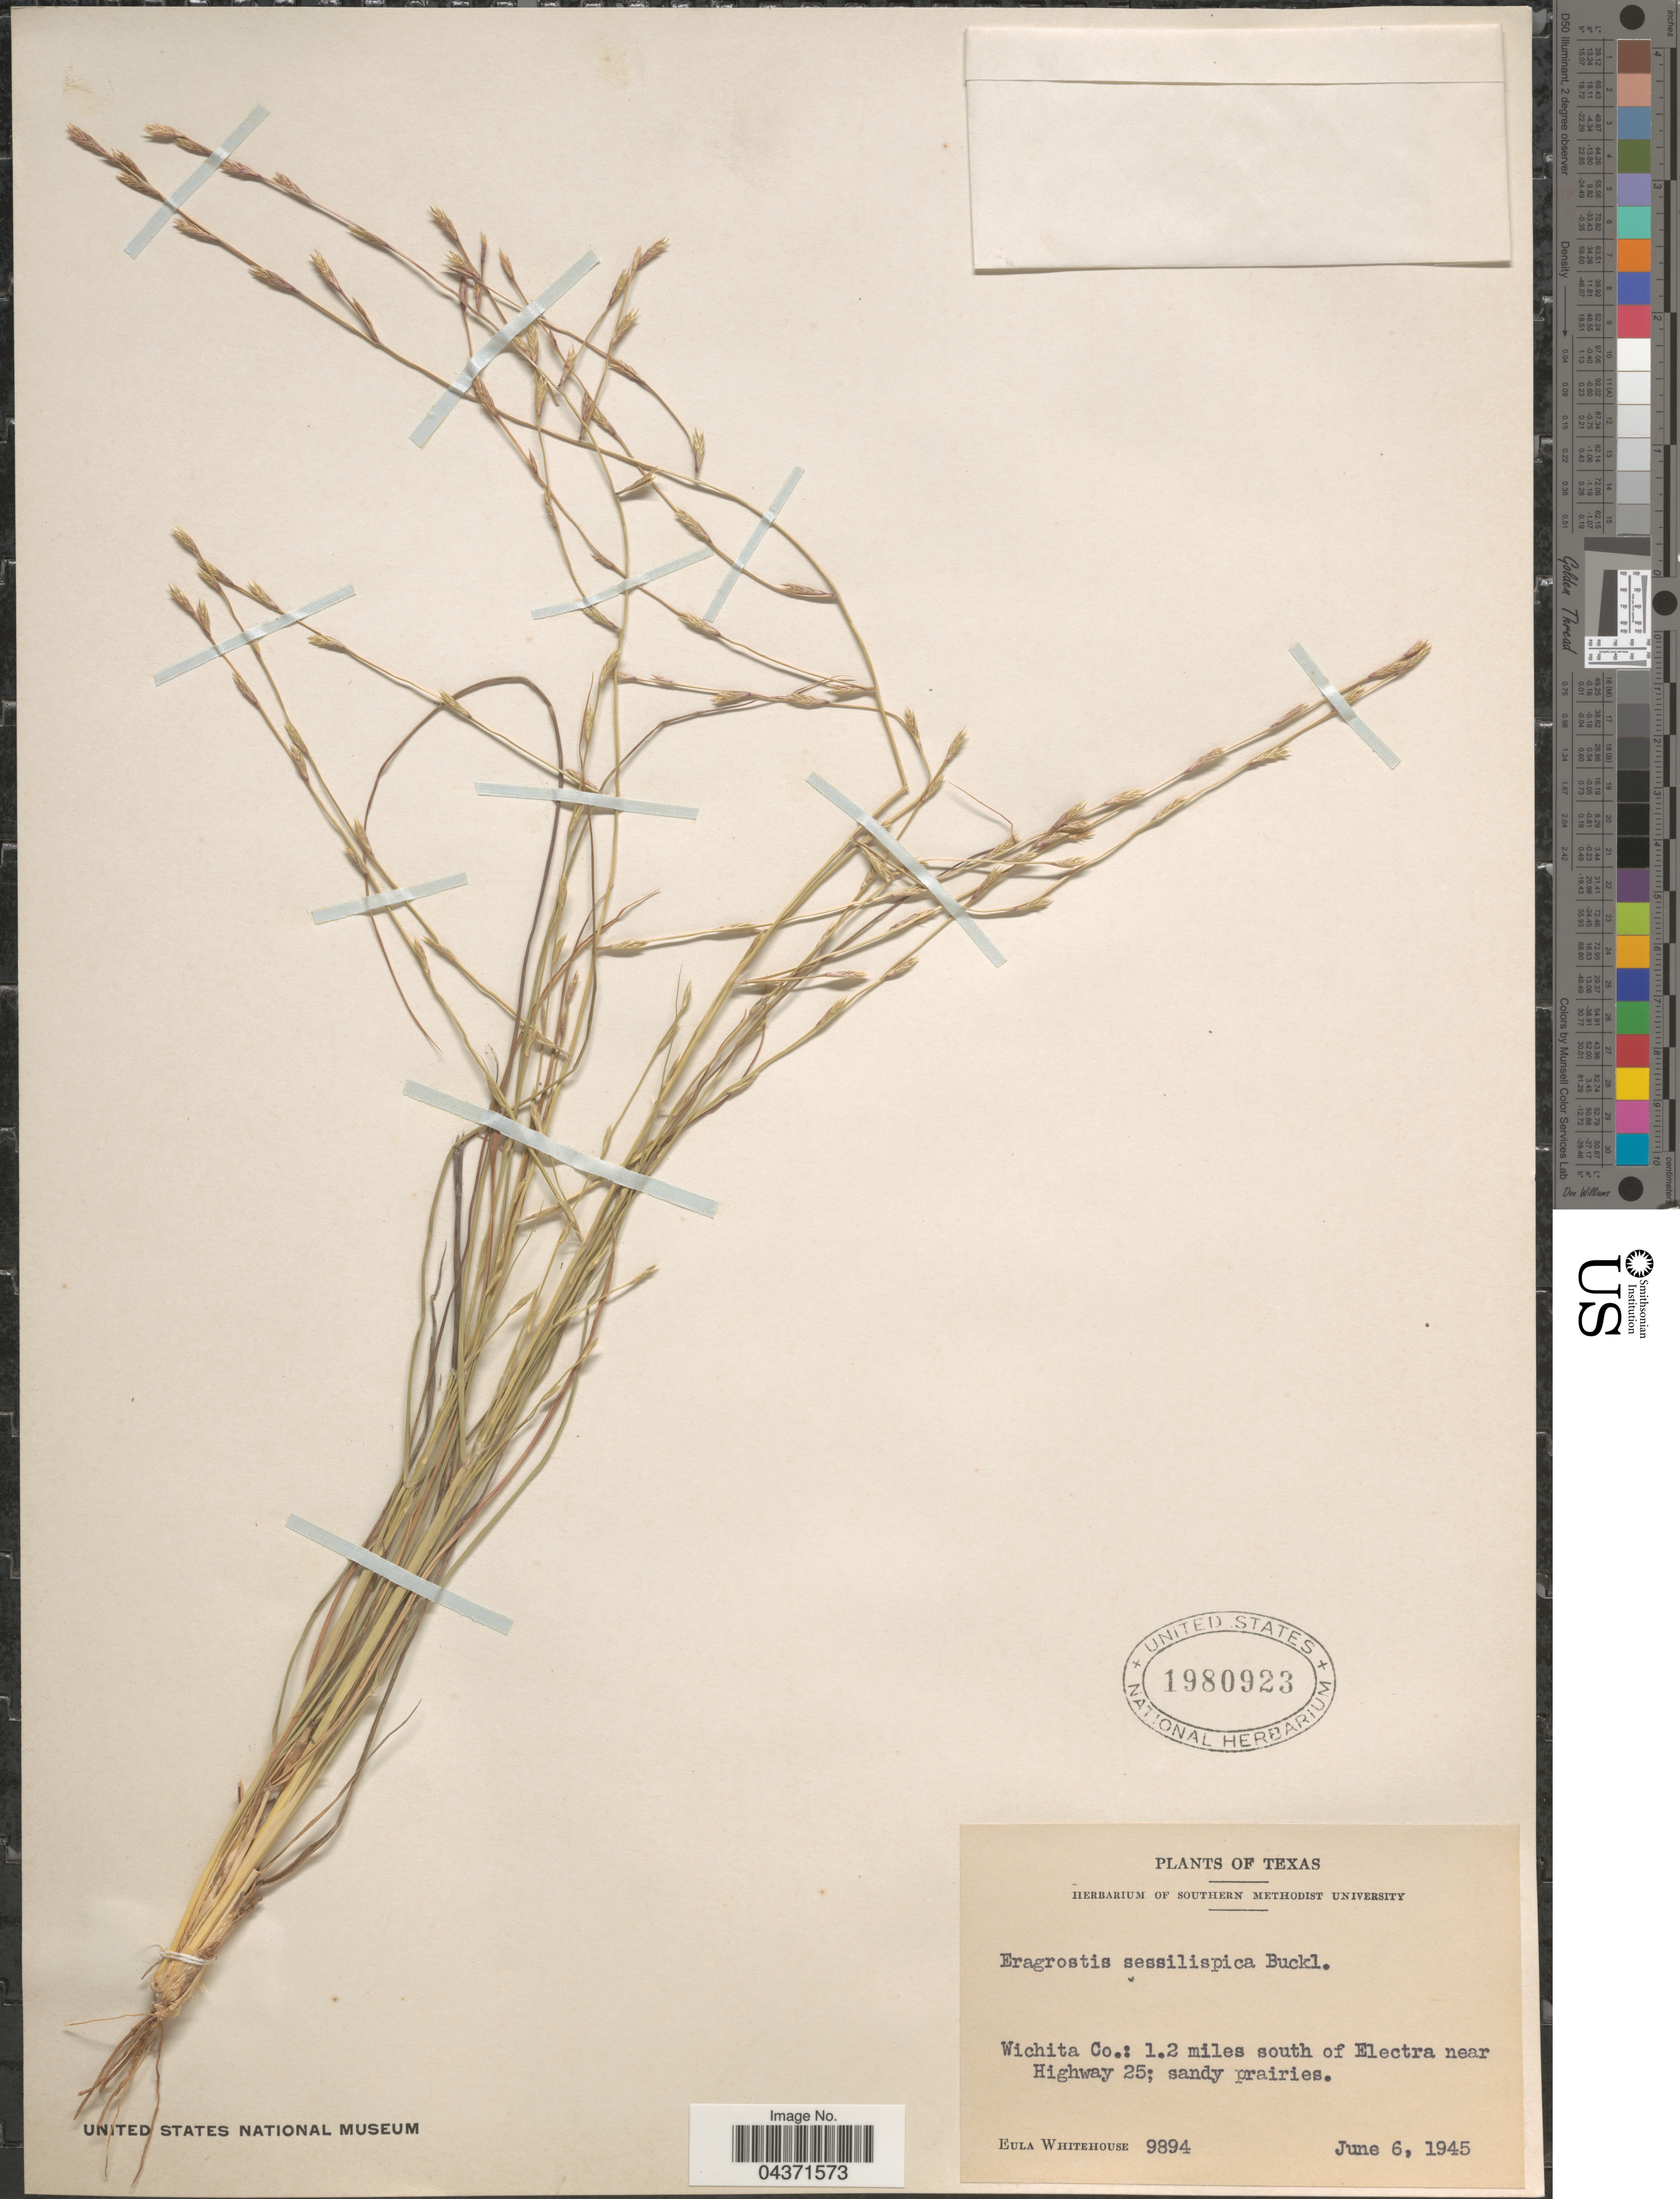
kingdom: Plantae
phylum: Tracheophyta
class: Liliopsida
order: Poales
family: Poaceae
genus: Eragrostis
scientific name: Eragrostis sessilispica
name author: Buckley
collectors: E. Whitehouse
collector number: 9894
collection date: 1945-06-06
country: United States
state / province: Texas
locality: Wichita Co.: 1.2 miles south of Electra near Highway 25.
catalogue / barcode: US 1980923